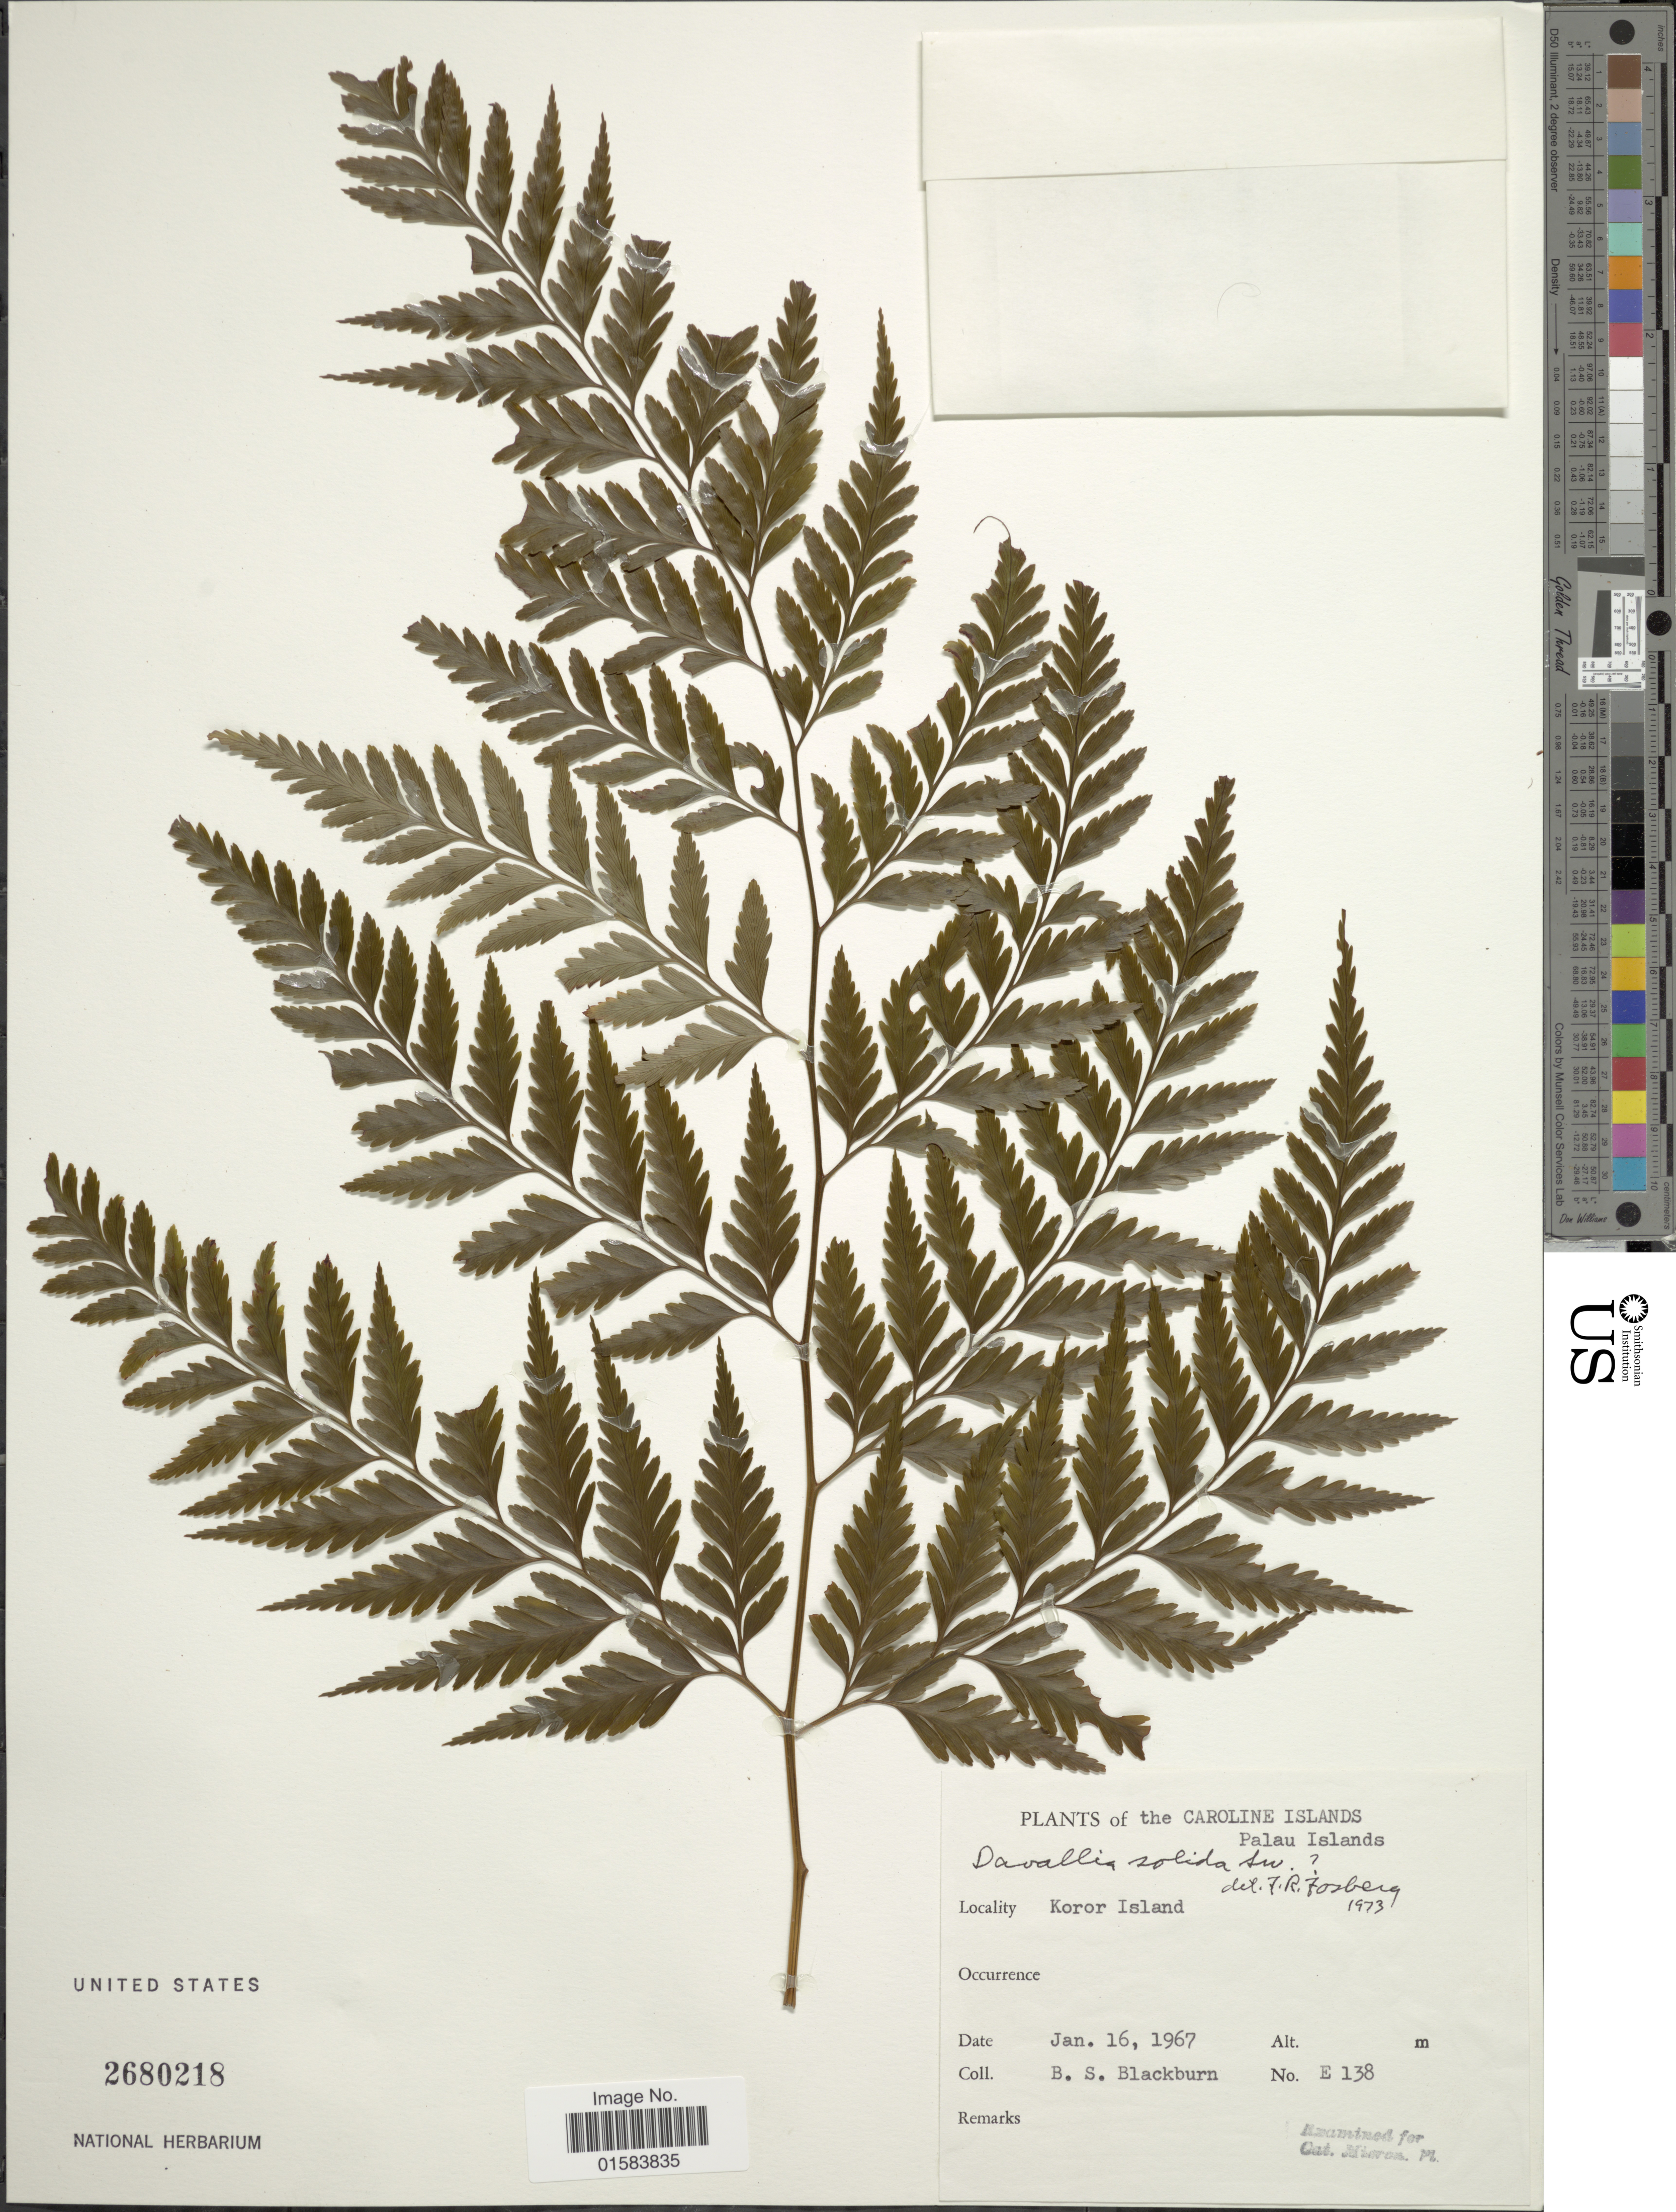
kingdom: Plantae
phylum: Tracheophyta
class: Polypodiopsida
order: Polypodiales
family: Davalliaceae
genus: Davallia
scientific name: Davallia solida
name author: (G. Forst.) Sw.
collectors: B. S. Blackburn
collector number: E 138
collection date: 1967-01-16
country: Palau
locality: The Caroline Islands, Palau Islands, Koror Island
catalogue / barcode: US 2680218